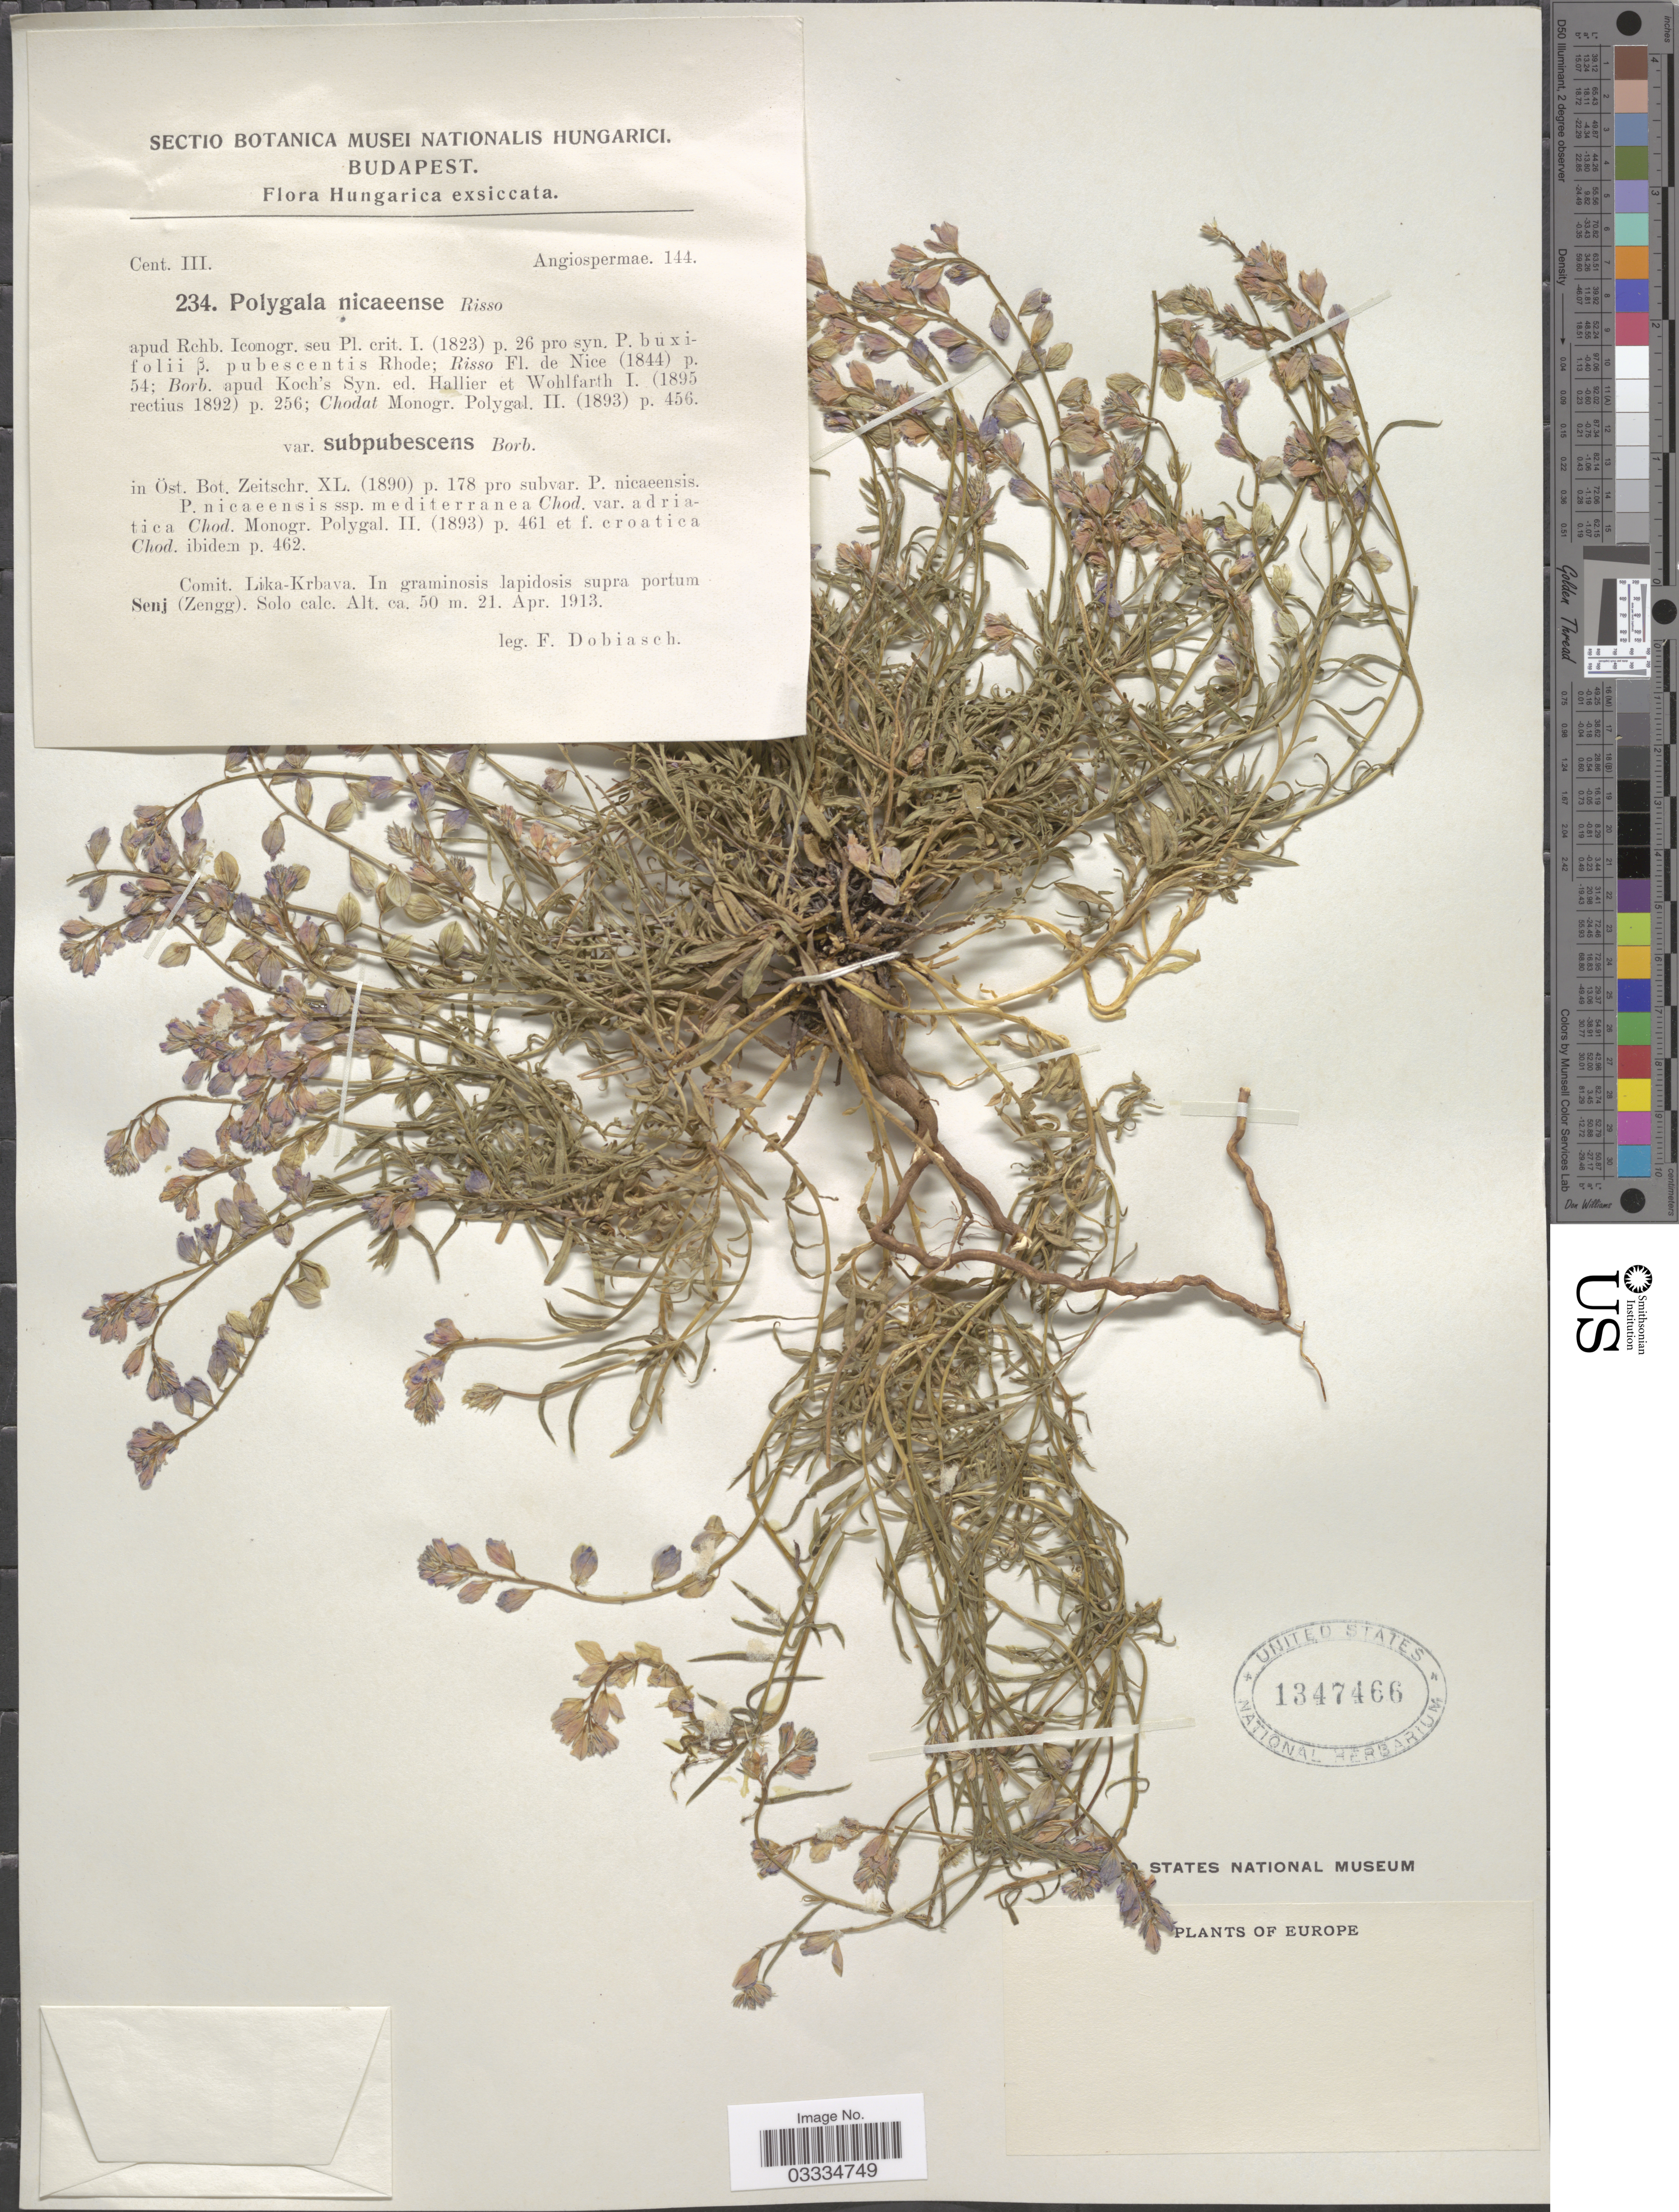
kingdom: Plantae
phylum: Tracheophyta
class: Magnoliopsida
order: Fabales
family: Polygalaceae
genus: Polygala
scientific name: Polygala nicaraguensis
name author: Chodat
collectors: F. Dobiasch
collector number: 234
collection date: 1913-04-21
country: Hungary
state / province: Budapest, Capital District of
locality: Budapest. Comit. Lika-Krbava. In graminosis lapidosis supra portum Senj (Zengg).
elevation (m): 50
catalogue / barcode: US 1347466